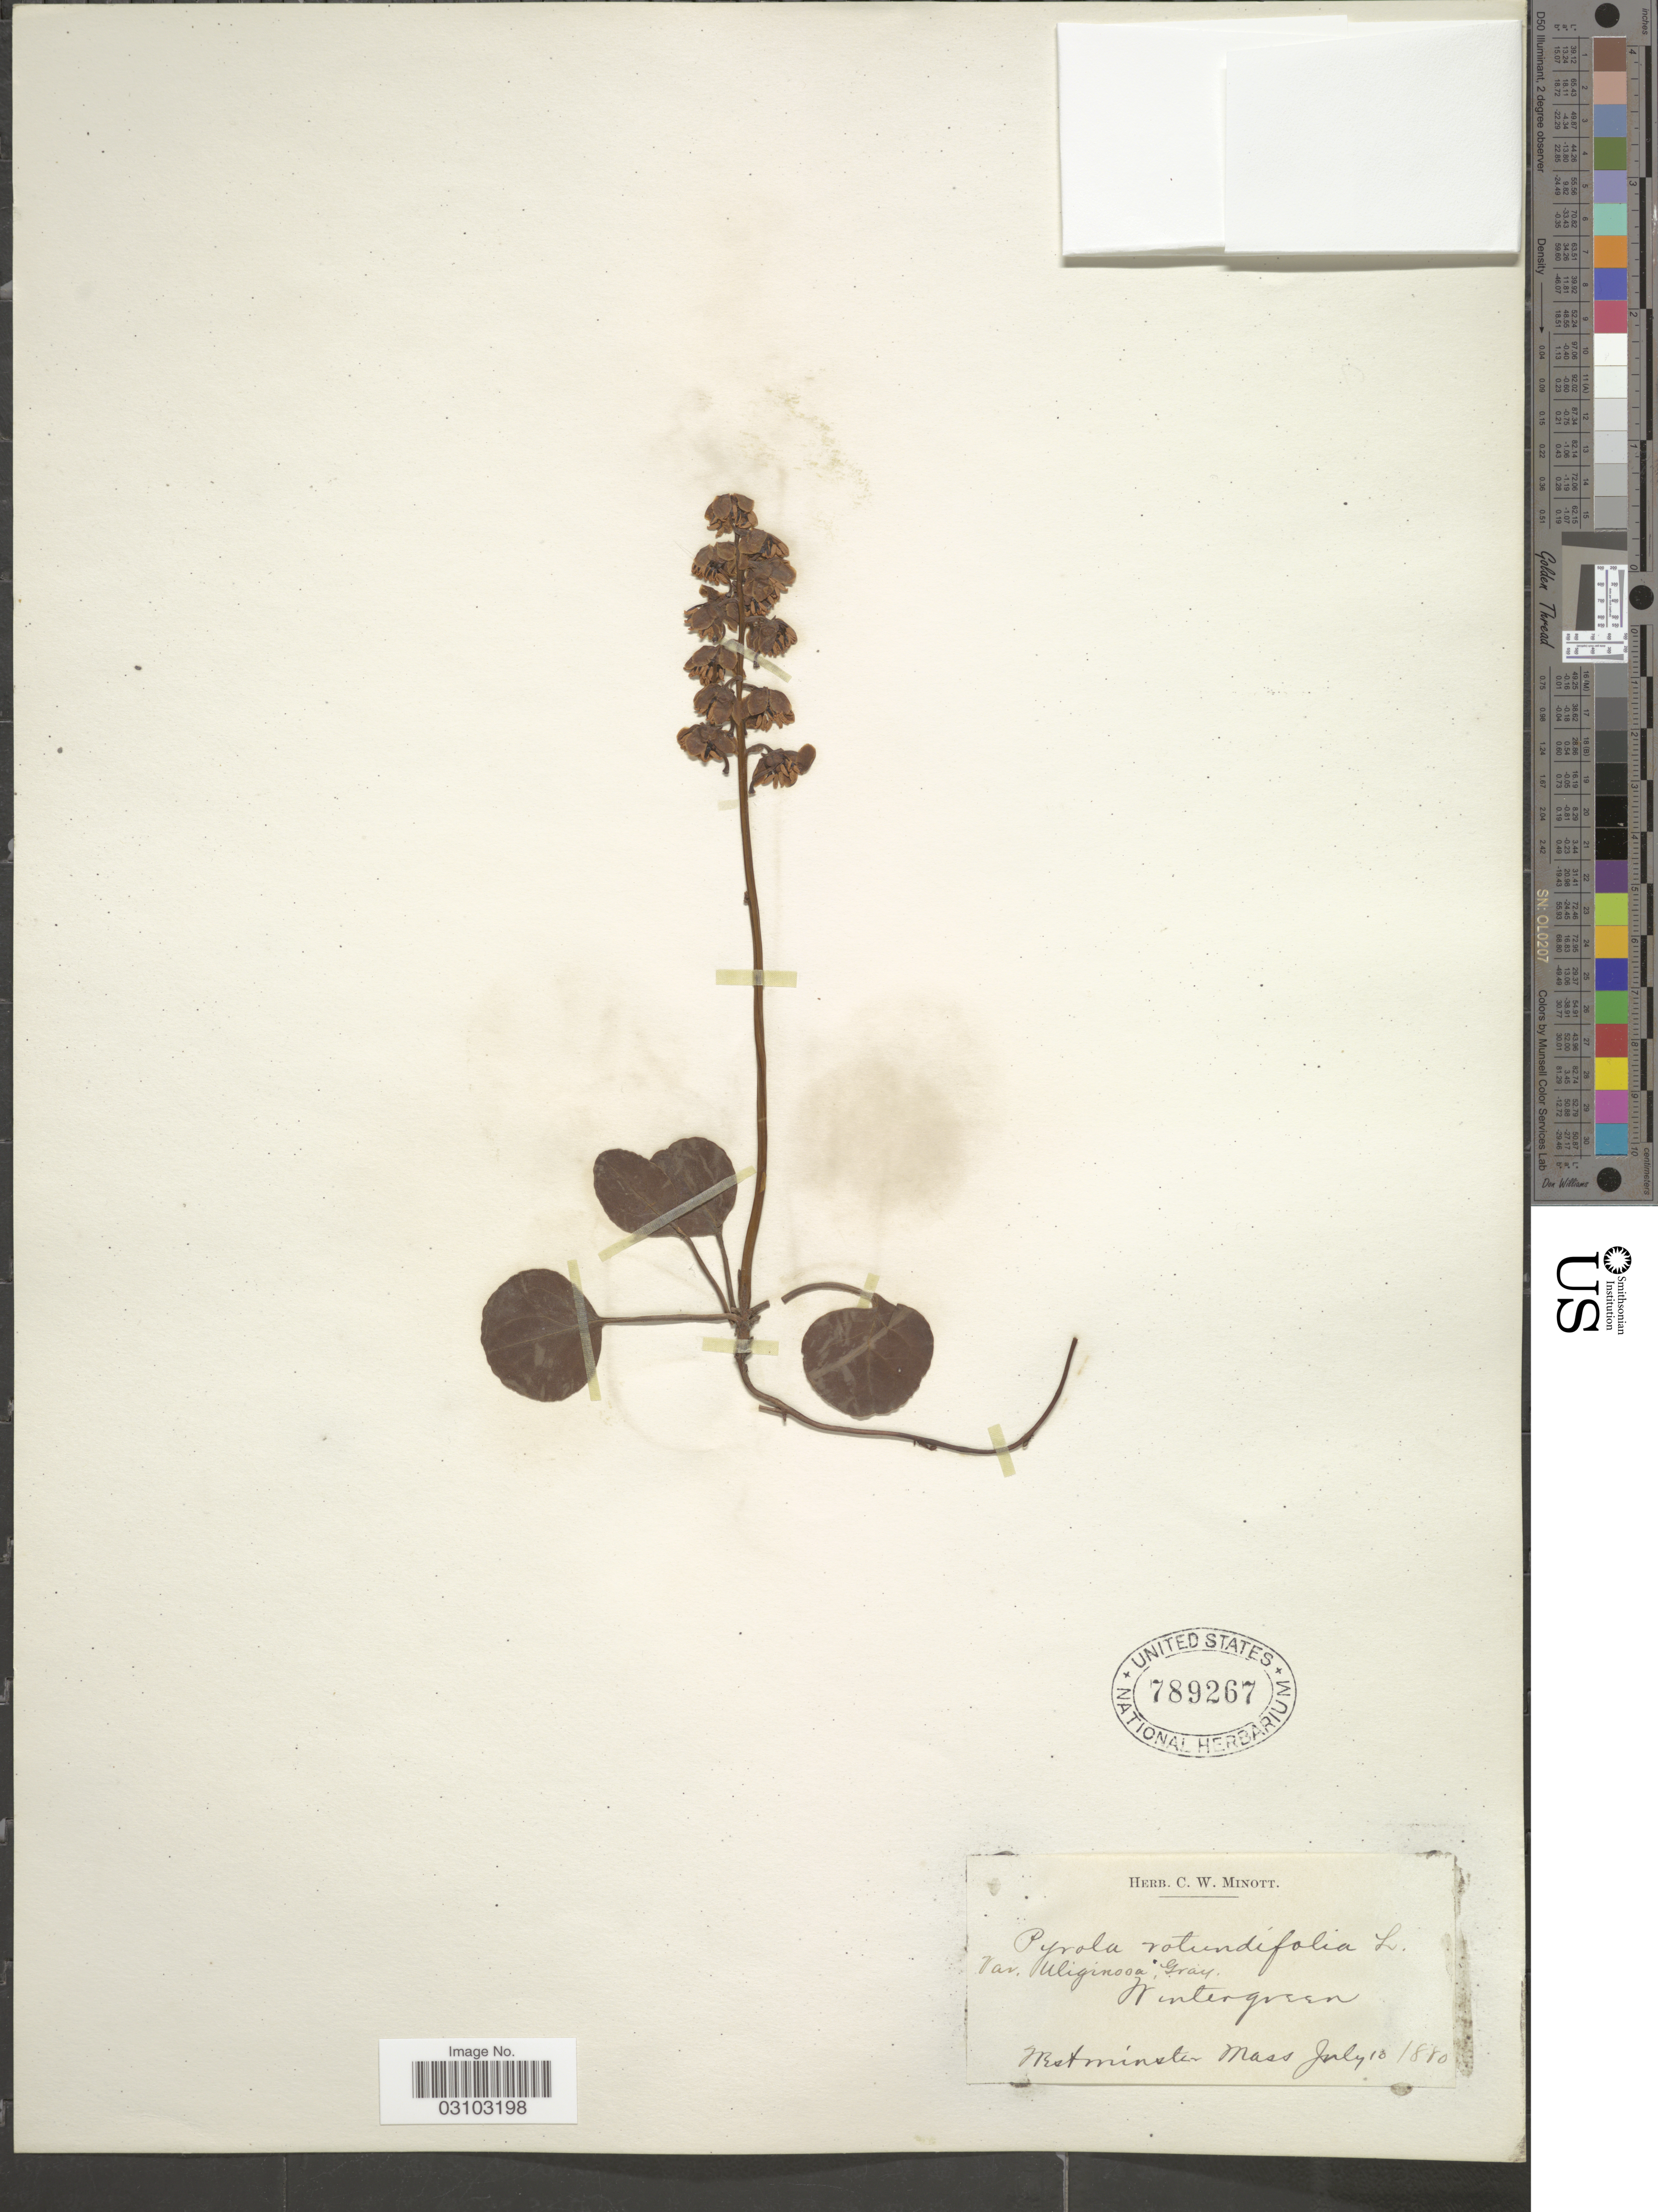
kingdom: Plantae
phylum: Tracheophyta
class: Magnoliopsida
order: Ericales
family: Ericaceae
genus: Pyrola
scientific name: Pyrola americana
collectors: ex herb. C. W. Minott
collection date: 1880-07-10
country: United States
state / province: Massachusetts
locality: Wintergreen, Westminster.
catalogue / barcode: US 789267